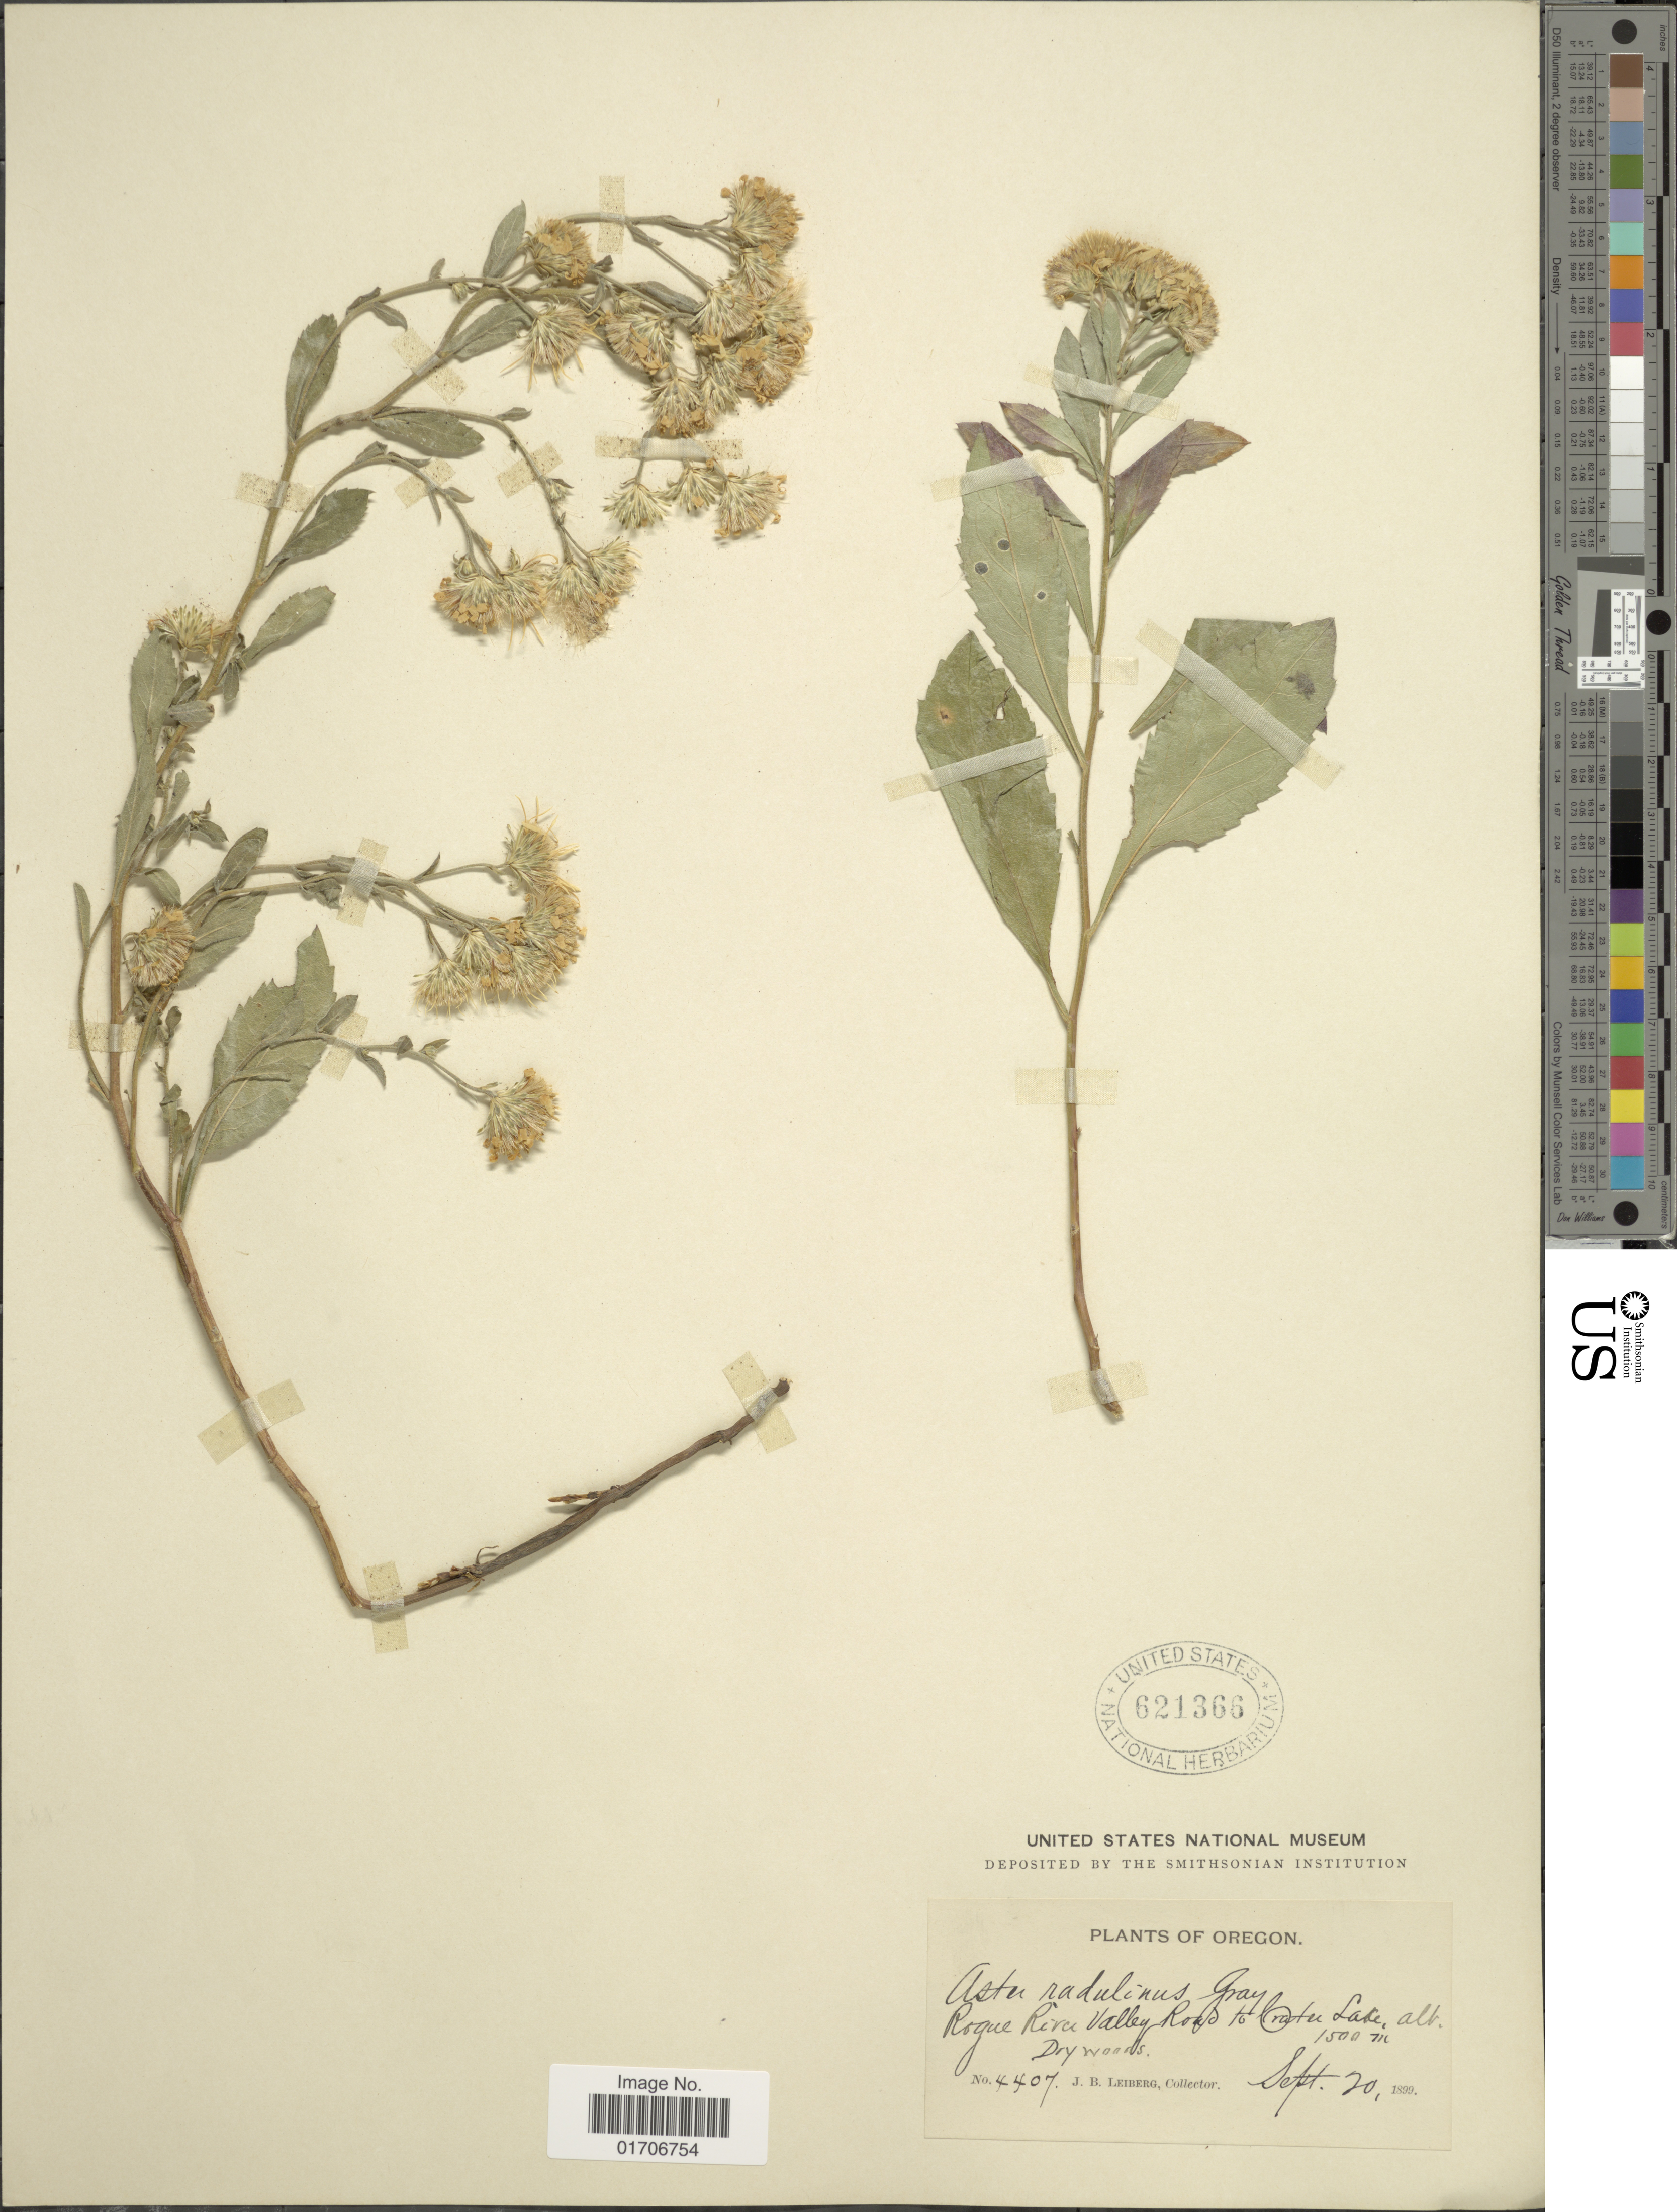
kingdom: Plantae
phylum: Tracheophyta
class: Magnoliopsida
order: Asterales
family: Asteraceae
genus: Eurybia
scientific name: Eurybia radulina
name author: (A. Gray) G.L. Nesom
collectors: J. B. Leiberg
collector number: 4407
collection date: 1899-09-20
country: United States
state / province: Oregon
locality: Rogue River Valley Road to Crater Lake.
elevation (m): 1500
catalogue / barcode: US 621366